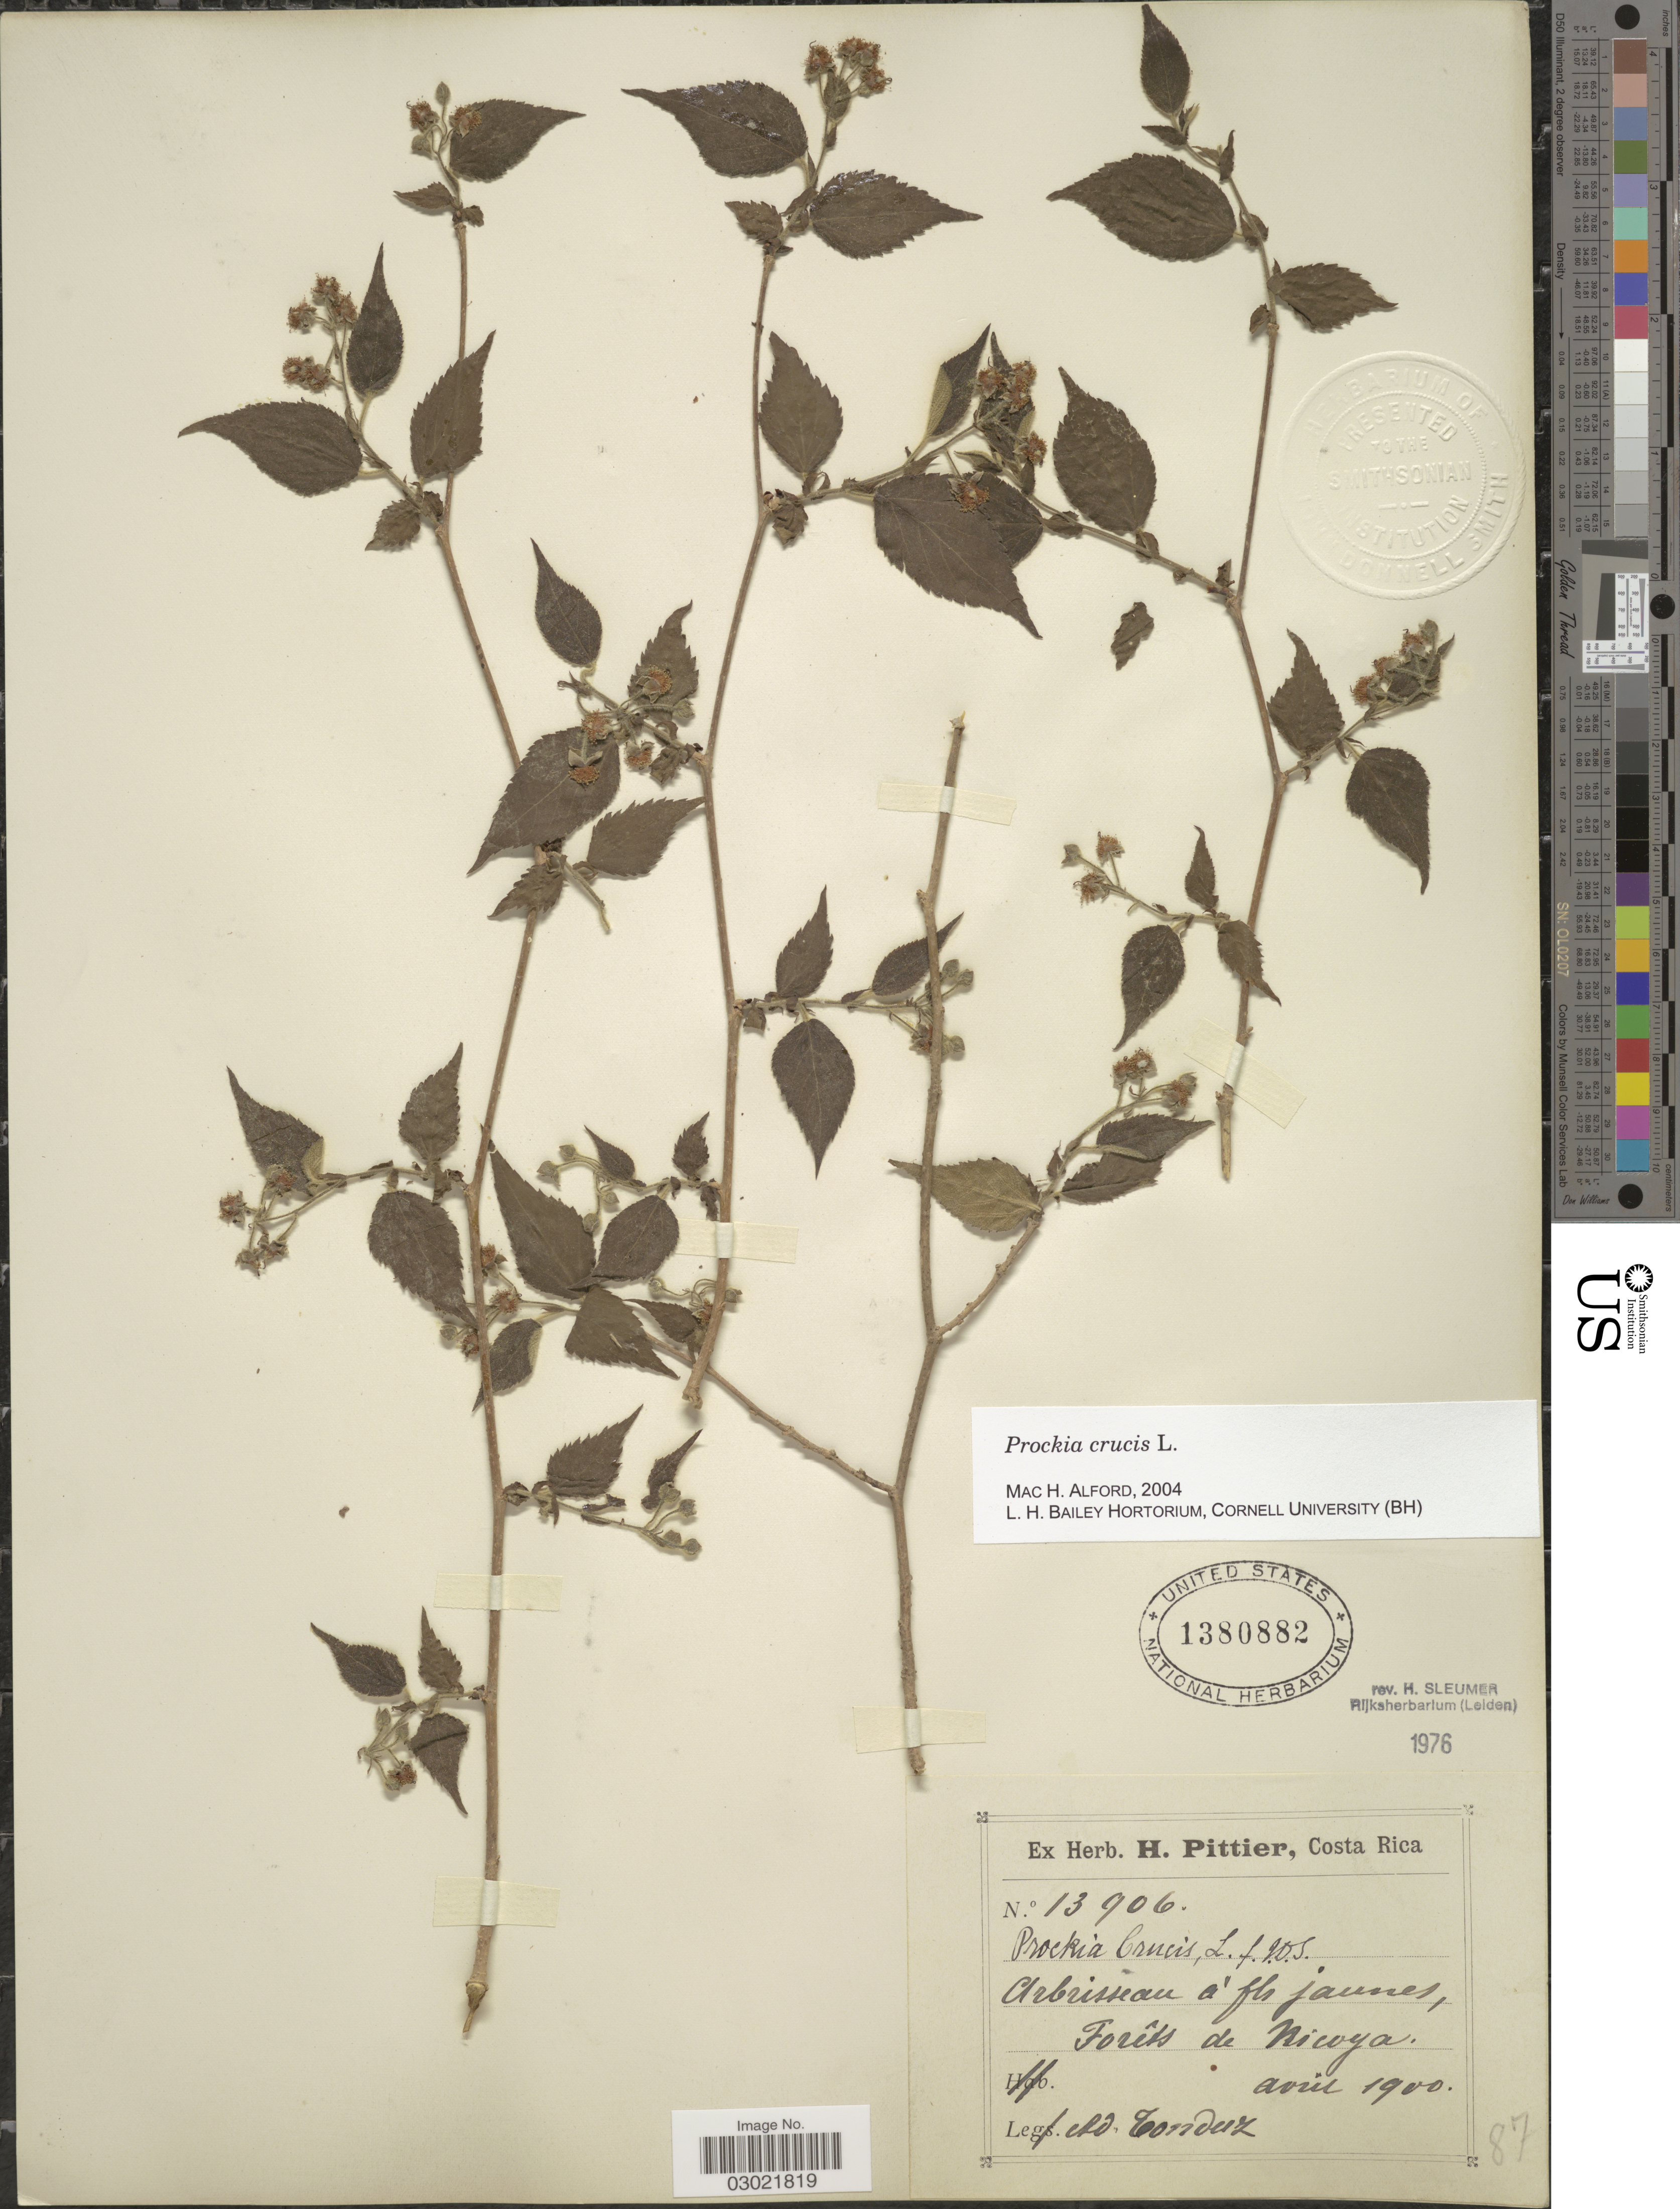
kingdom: Plantae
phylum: Tracheophyta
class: Magnoliopsida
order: Malpighiales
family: Salicaceae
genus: Prockia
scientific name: Prockia crucis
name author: P. Browne ex L.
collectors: A. Tonduz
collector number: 13906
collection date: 1900-04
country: Costa Rica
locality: Forêts de Nicoya.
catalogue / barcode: US 1380882